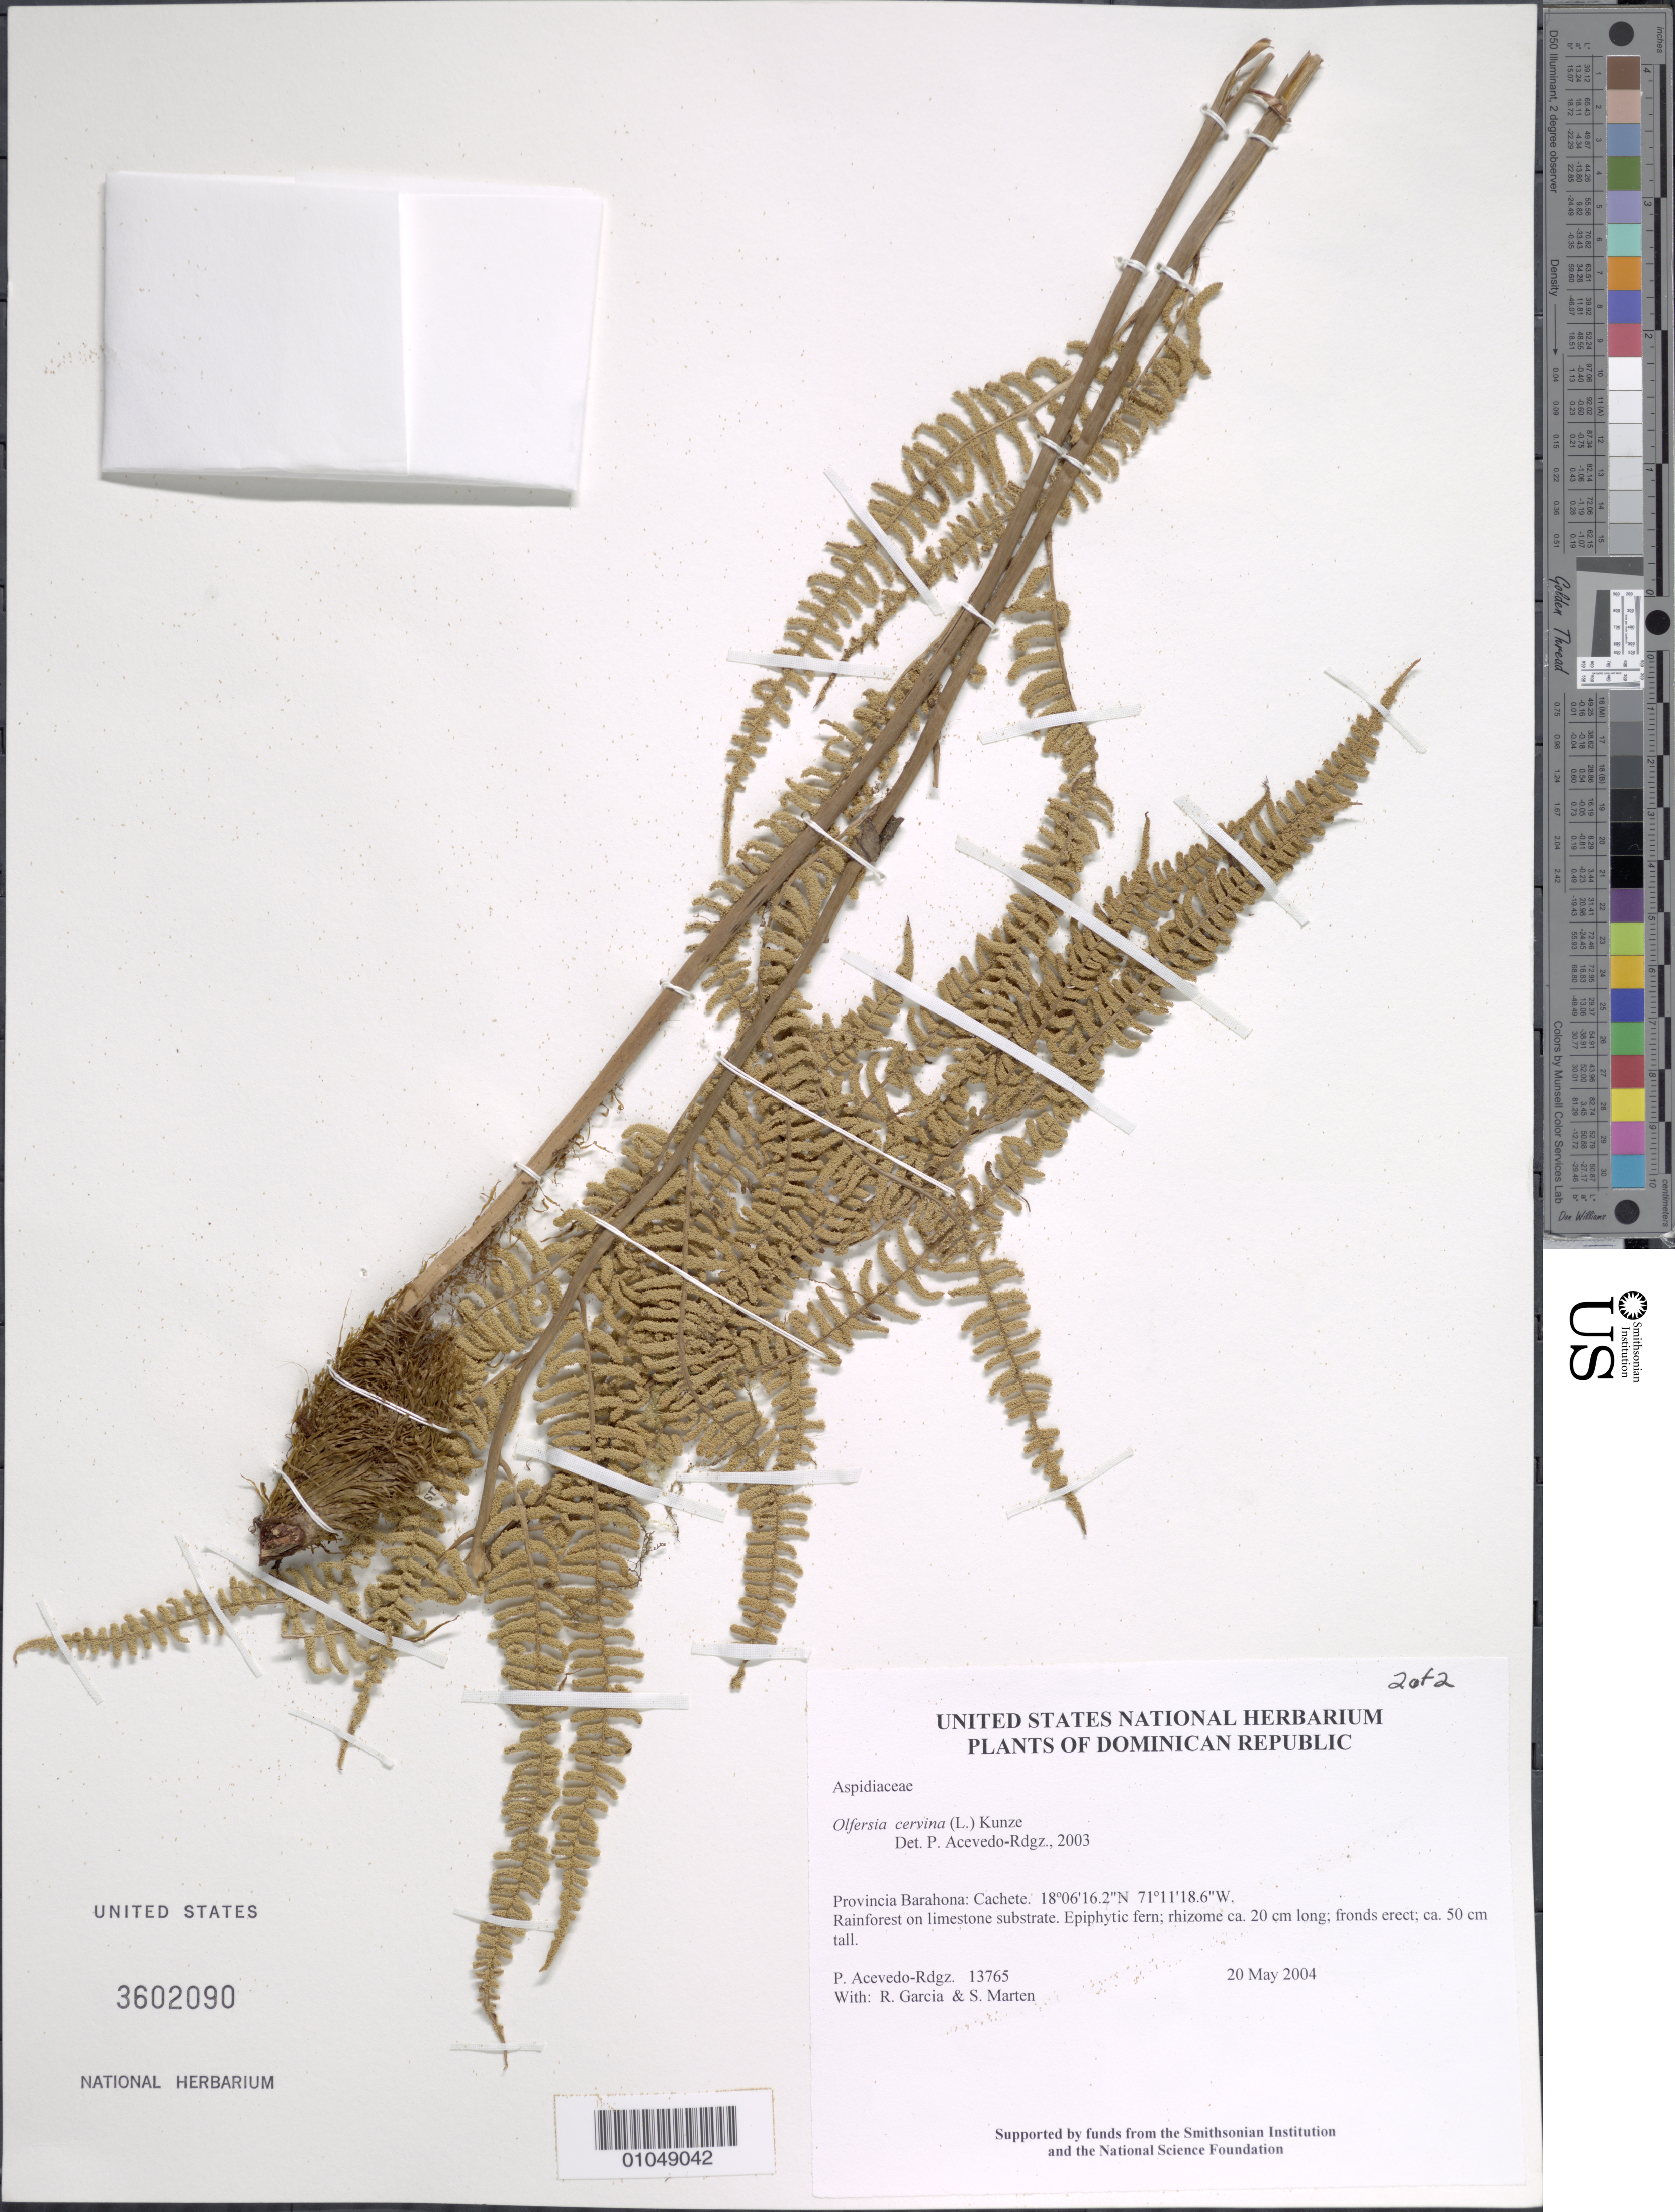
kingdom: Plantae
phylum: Tracheophyta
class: Polypodiopsida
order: Polypodiales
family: Dryopteridaceae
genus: Olfersia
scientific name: Olfersia cervina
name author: (L.) Kunze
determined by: Acevedo-Rodríguez, P., (BOT), Smithsonian Institution - National Museum of Natural History (UNITED STATES)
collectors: P. Acevedo-Rodr., R. G. García & S. Marten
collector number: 13765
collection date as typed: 20 May 2004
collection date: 2004-05-20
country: Dominican Republic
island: Hispaniola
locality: Provincia Barahona: Cachete.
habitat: Rainforest on limestone substrate.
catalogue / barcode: US 3602090